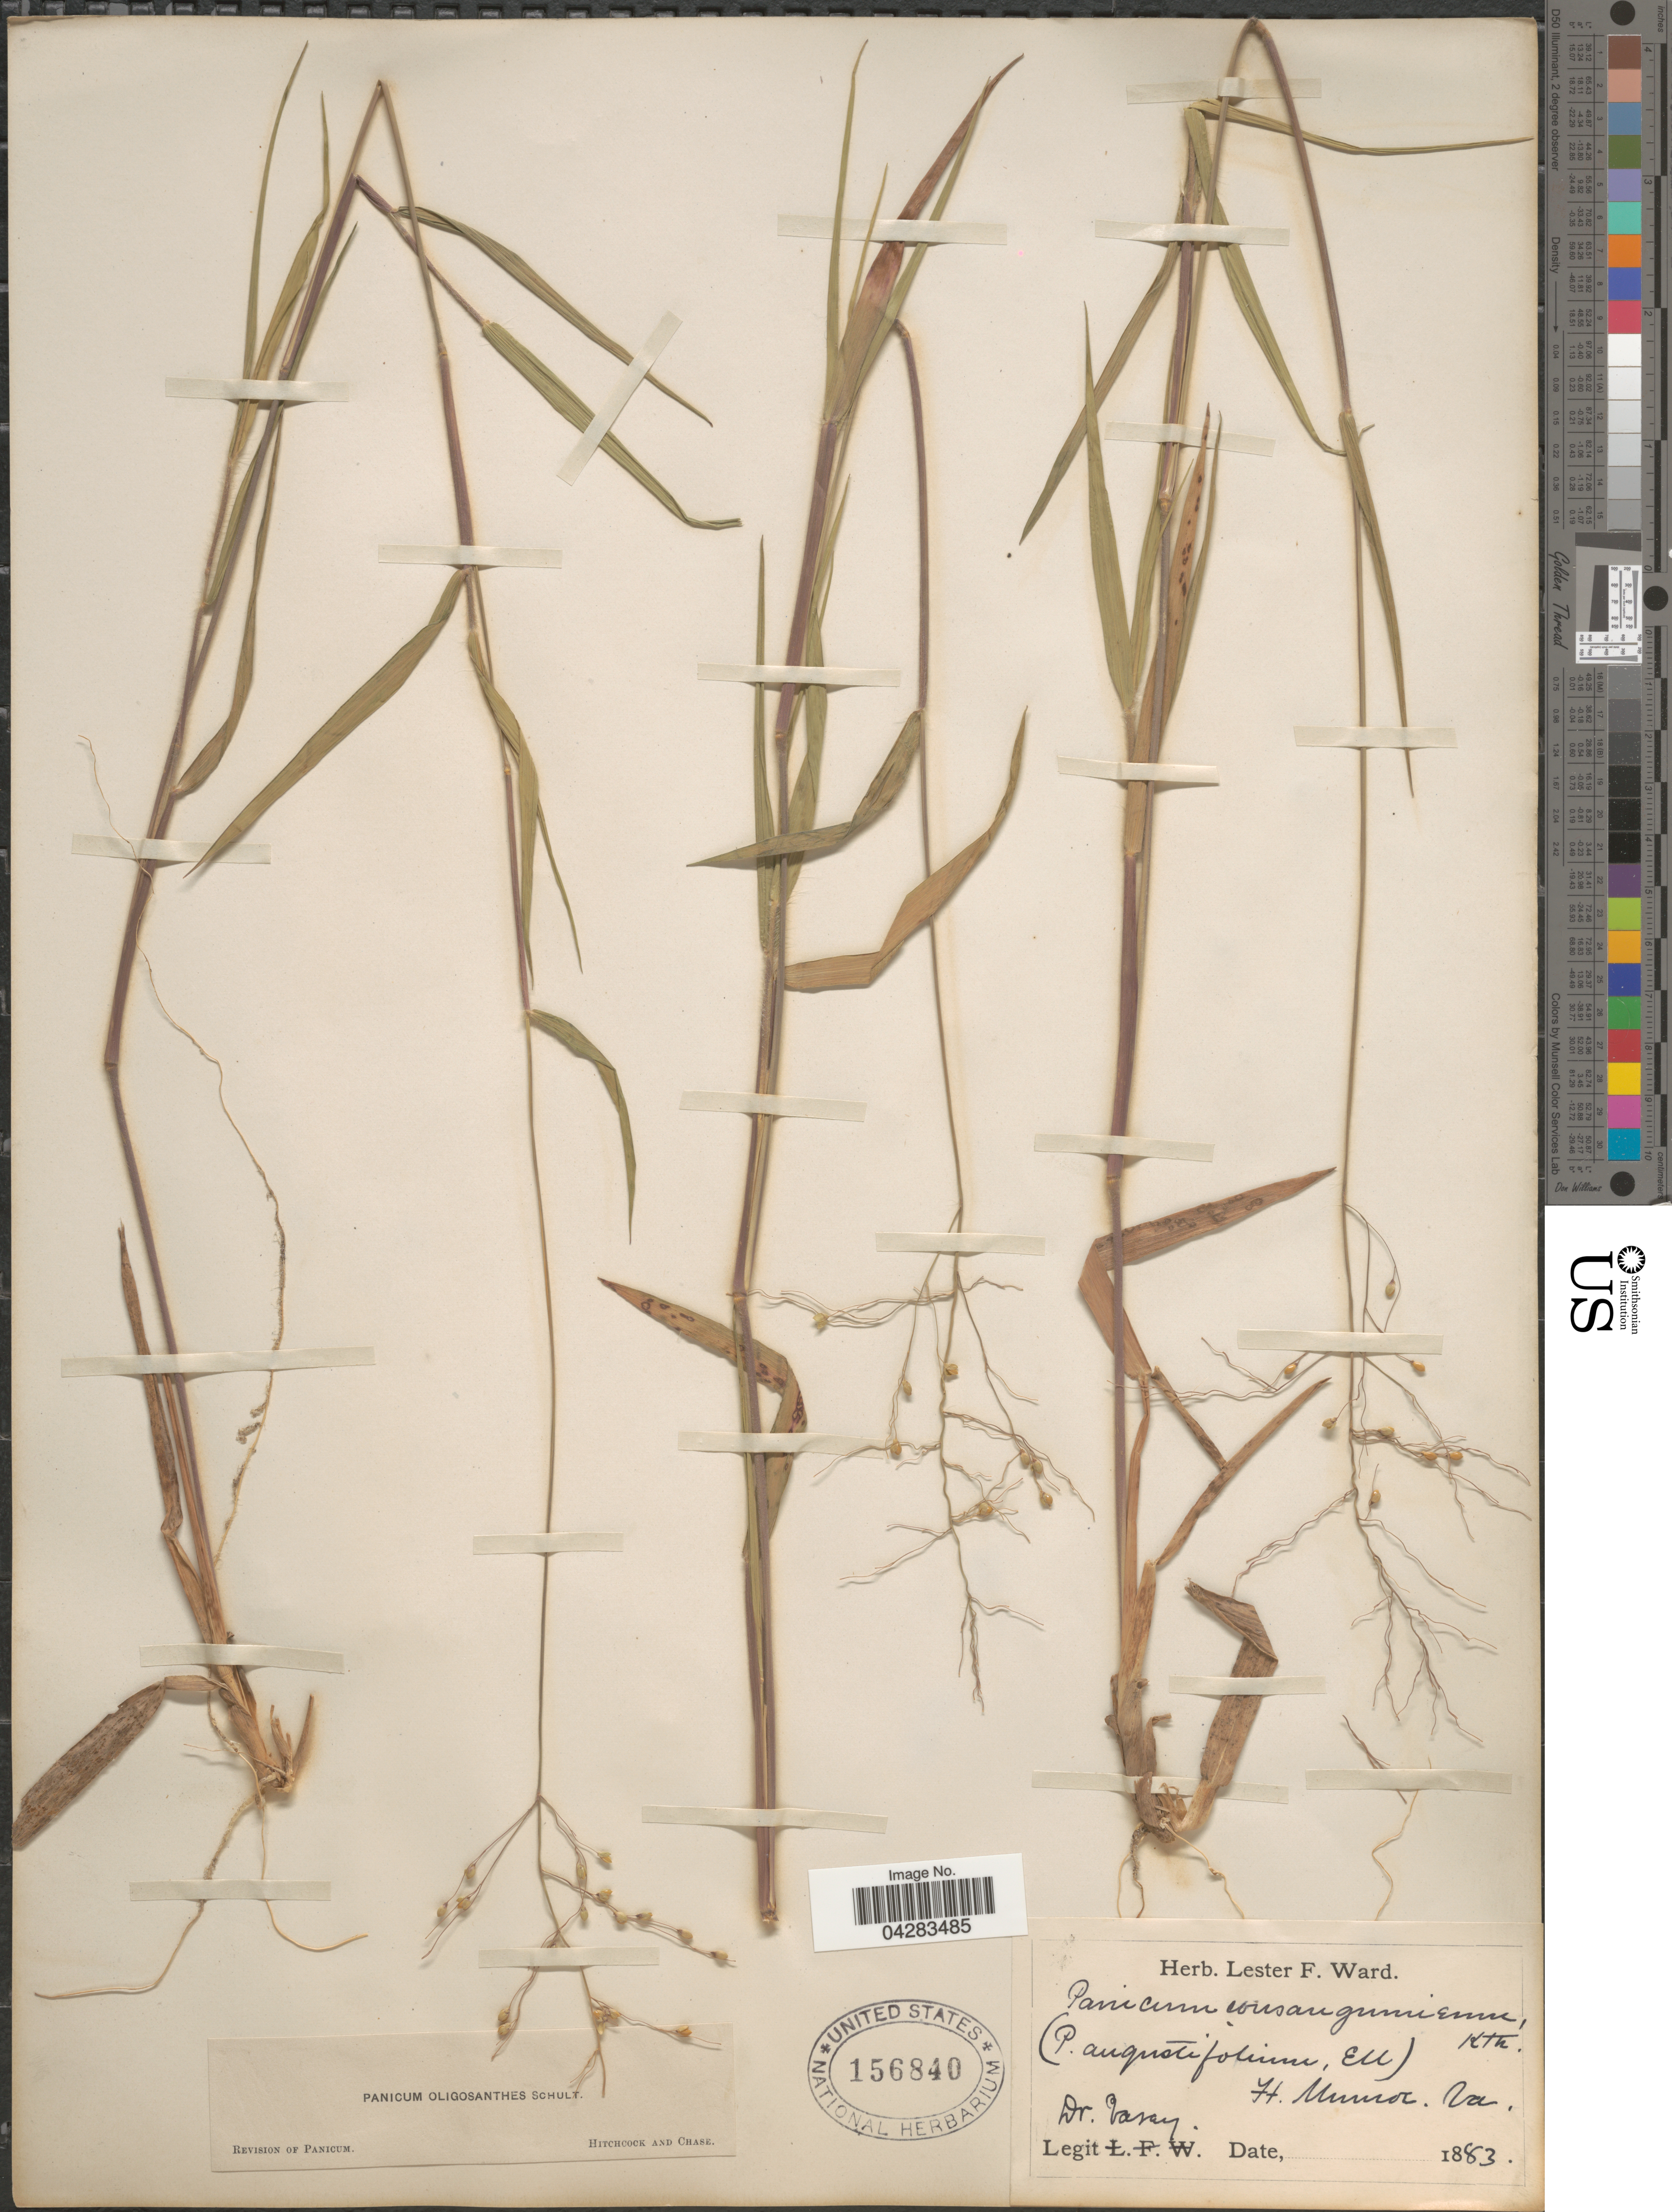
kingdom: Plantae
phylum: Tracheophyta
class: Liliopsida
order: Poales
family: Poaceae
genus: Dichanthelium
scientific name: Dichanthelium oligosanthes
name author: (Schult.) Gould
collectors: Vasey, --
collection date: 1883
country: United States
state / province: Virginia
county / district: City of Hampton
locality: Ft. Monroe.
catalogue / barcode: US 156840